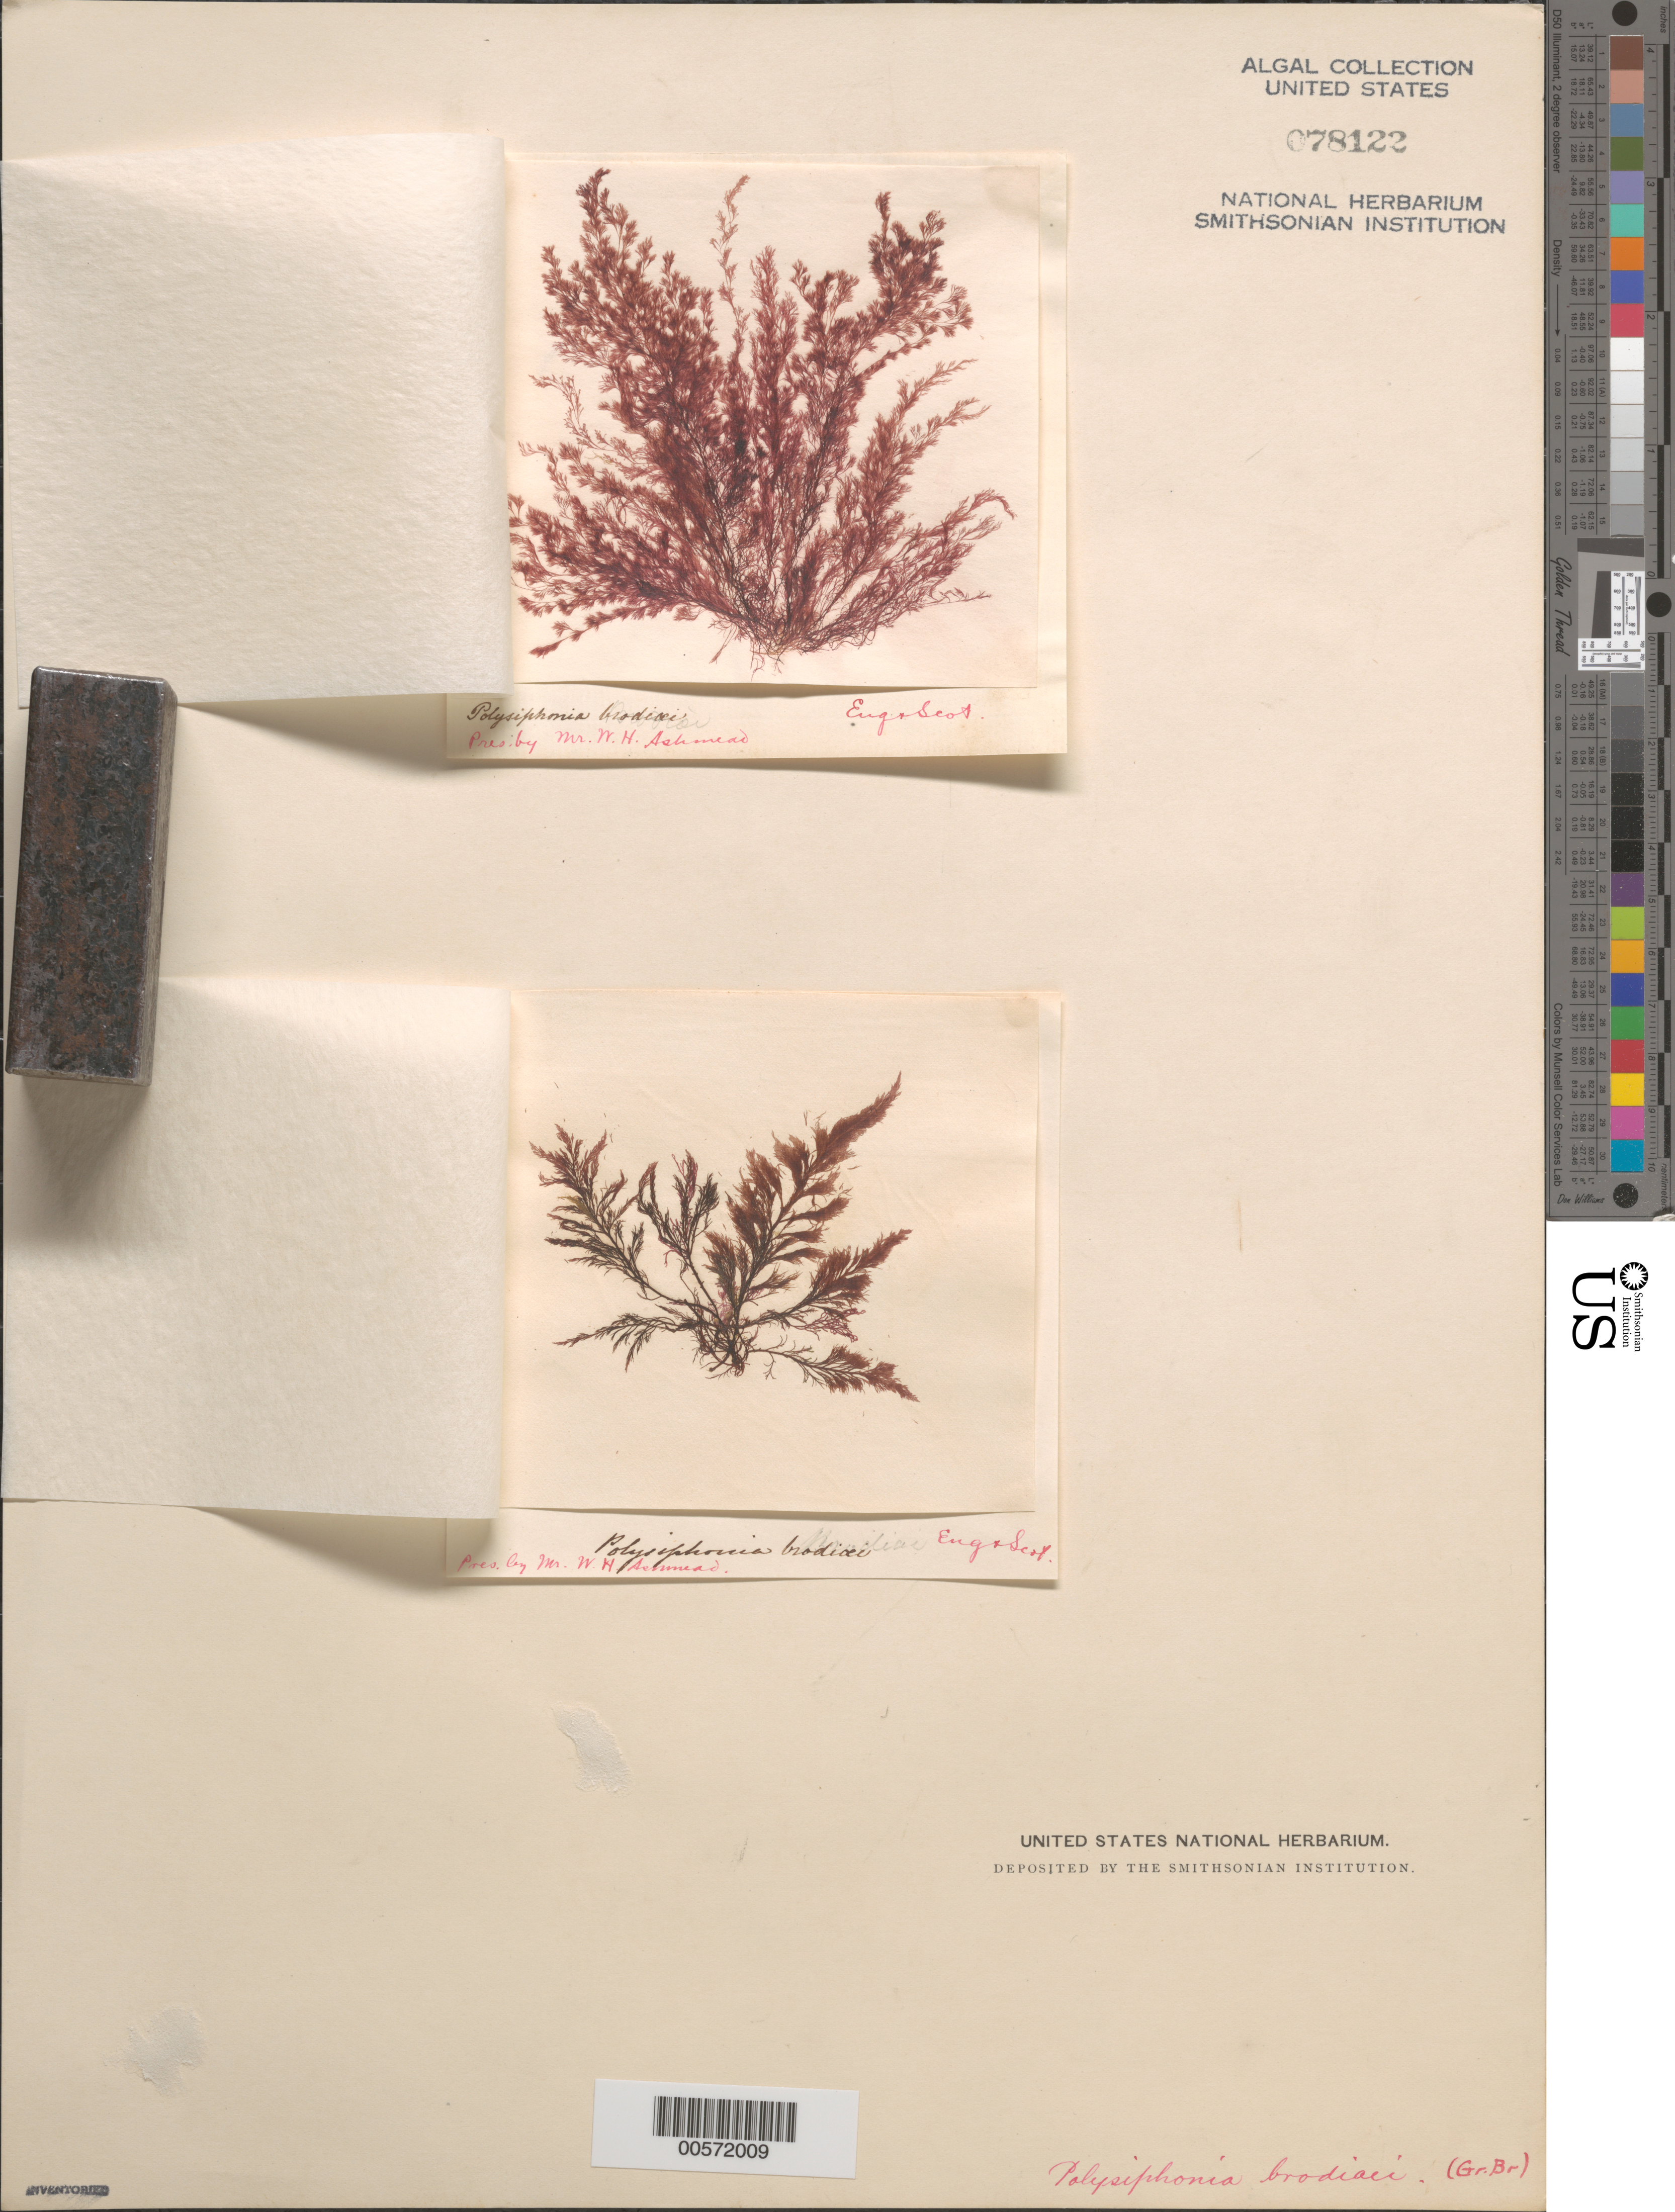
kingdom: Plantae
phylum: Rhodophyta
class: Florideophyceae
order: Ceramiales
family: Rhodomelaceae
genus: Polysiphonia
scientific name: Polysiphonia subulata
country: United Kingdom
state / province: England / Scotland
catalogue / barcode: US 78122